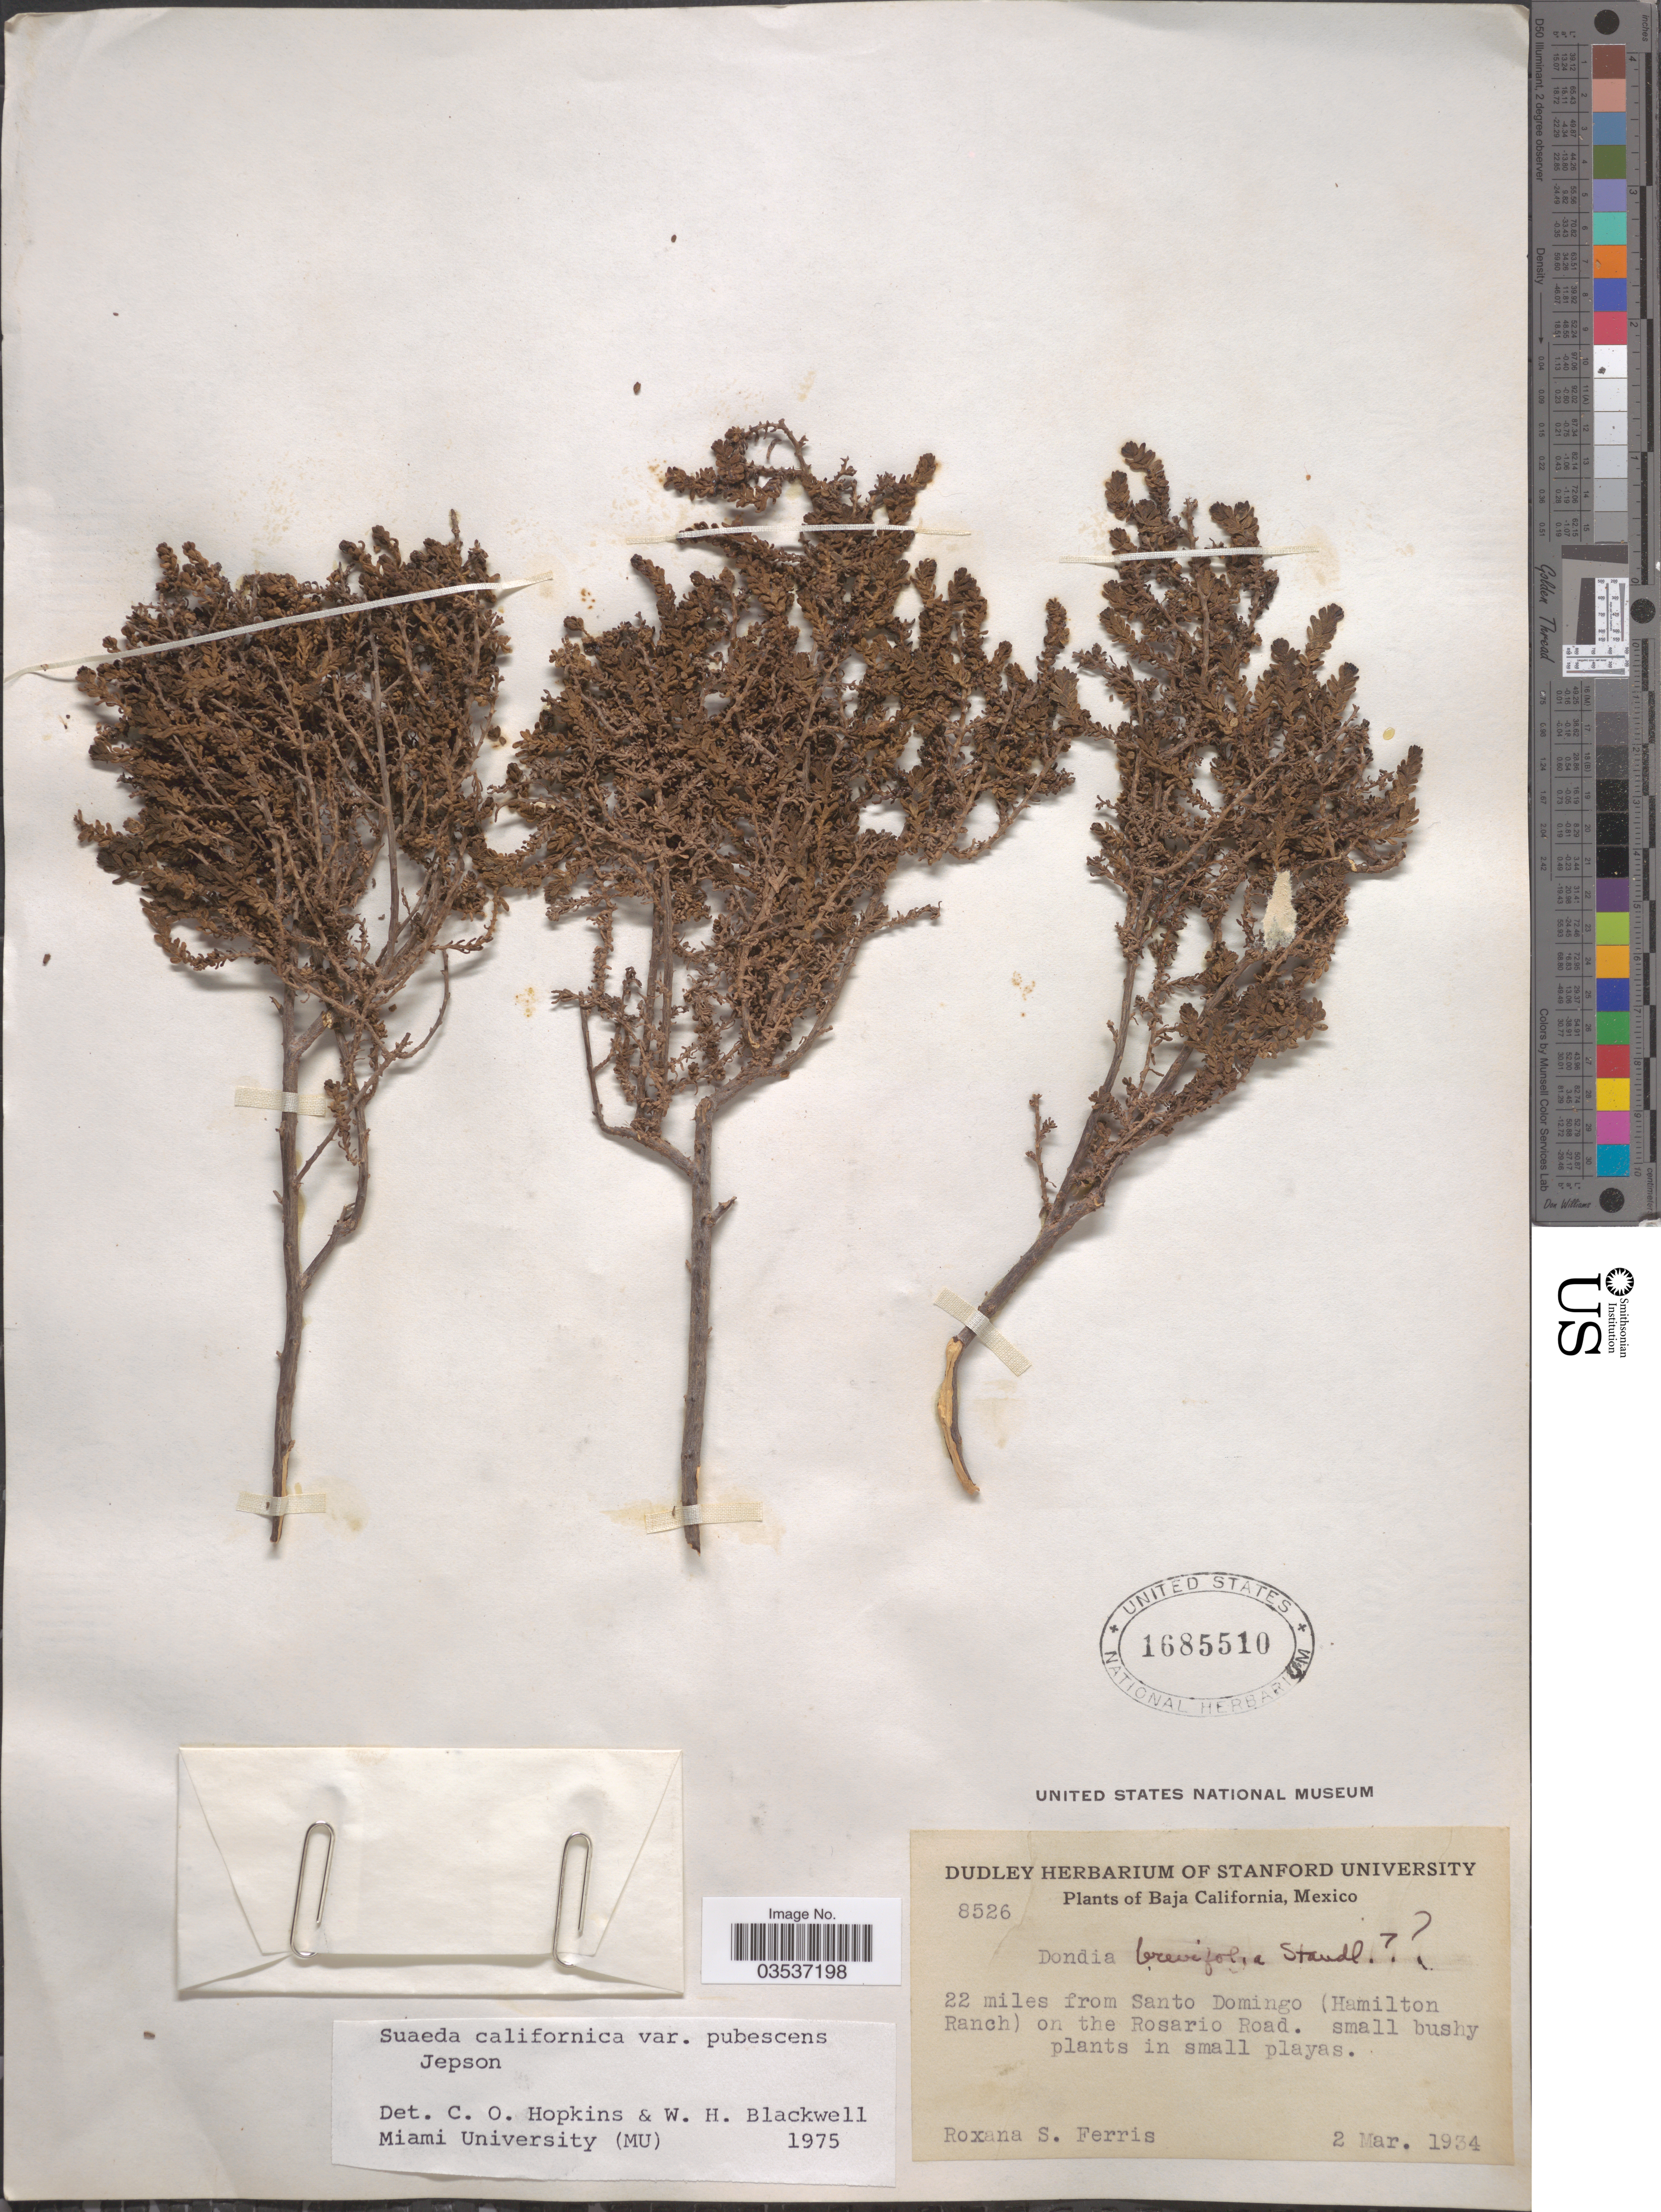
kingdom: Plantae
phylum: Tracheophyta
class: Magnoliopsida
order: Caryophyllales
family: Amaranthaceae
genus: Suaeda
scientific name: Suaeda californica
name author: S. Watson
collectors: R. S. Ferris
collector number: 8526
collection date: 1934-03-02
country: Mexico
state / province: Baja California Norte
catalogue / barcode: US 1685510